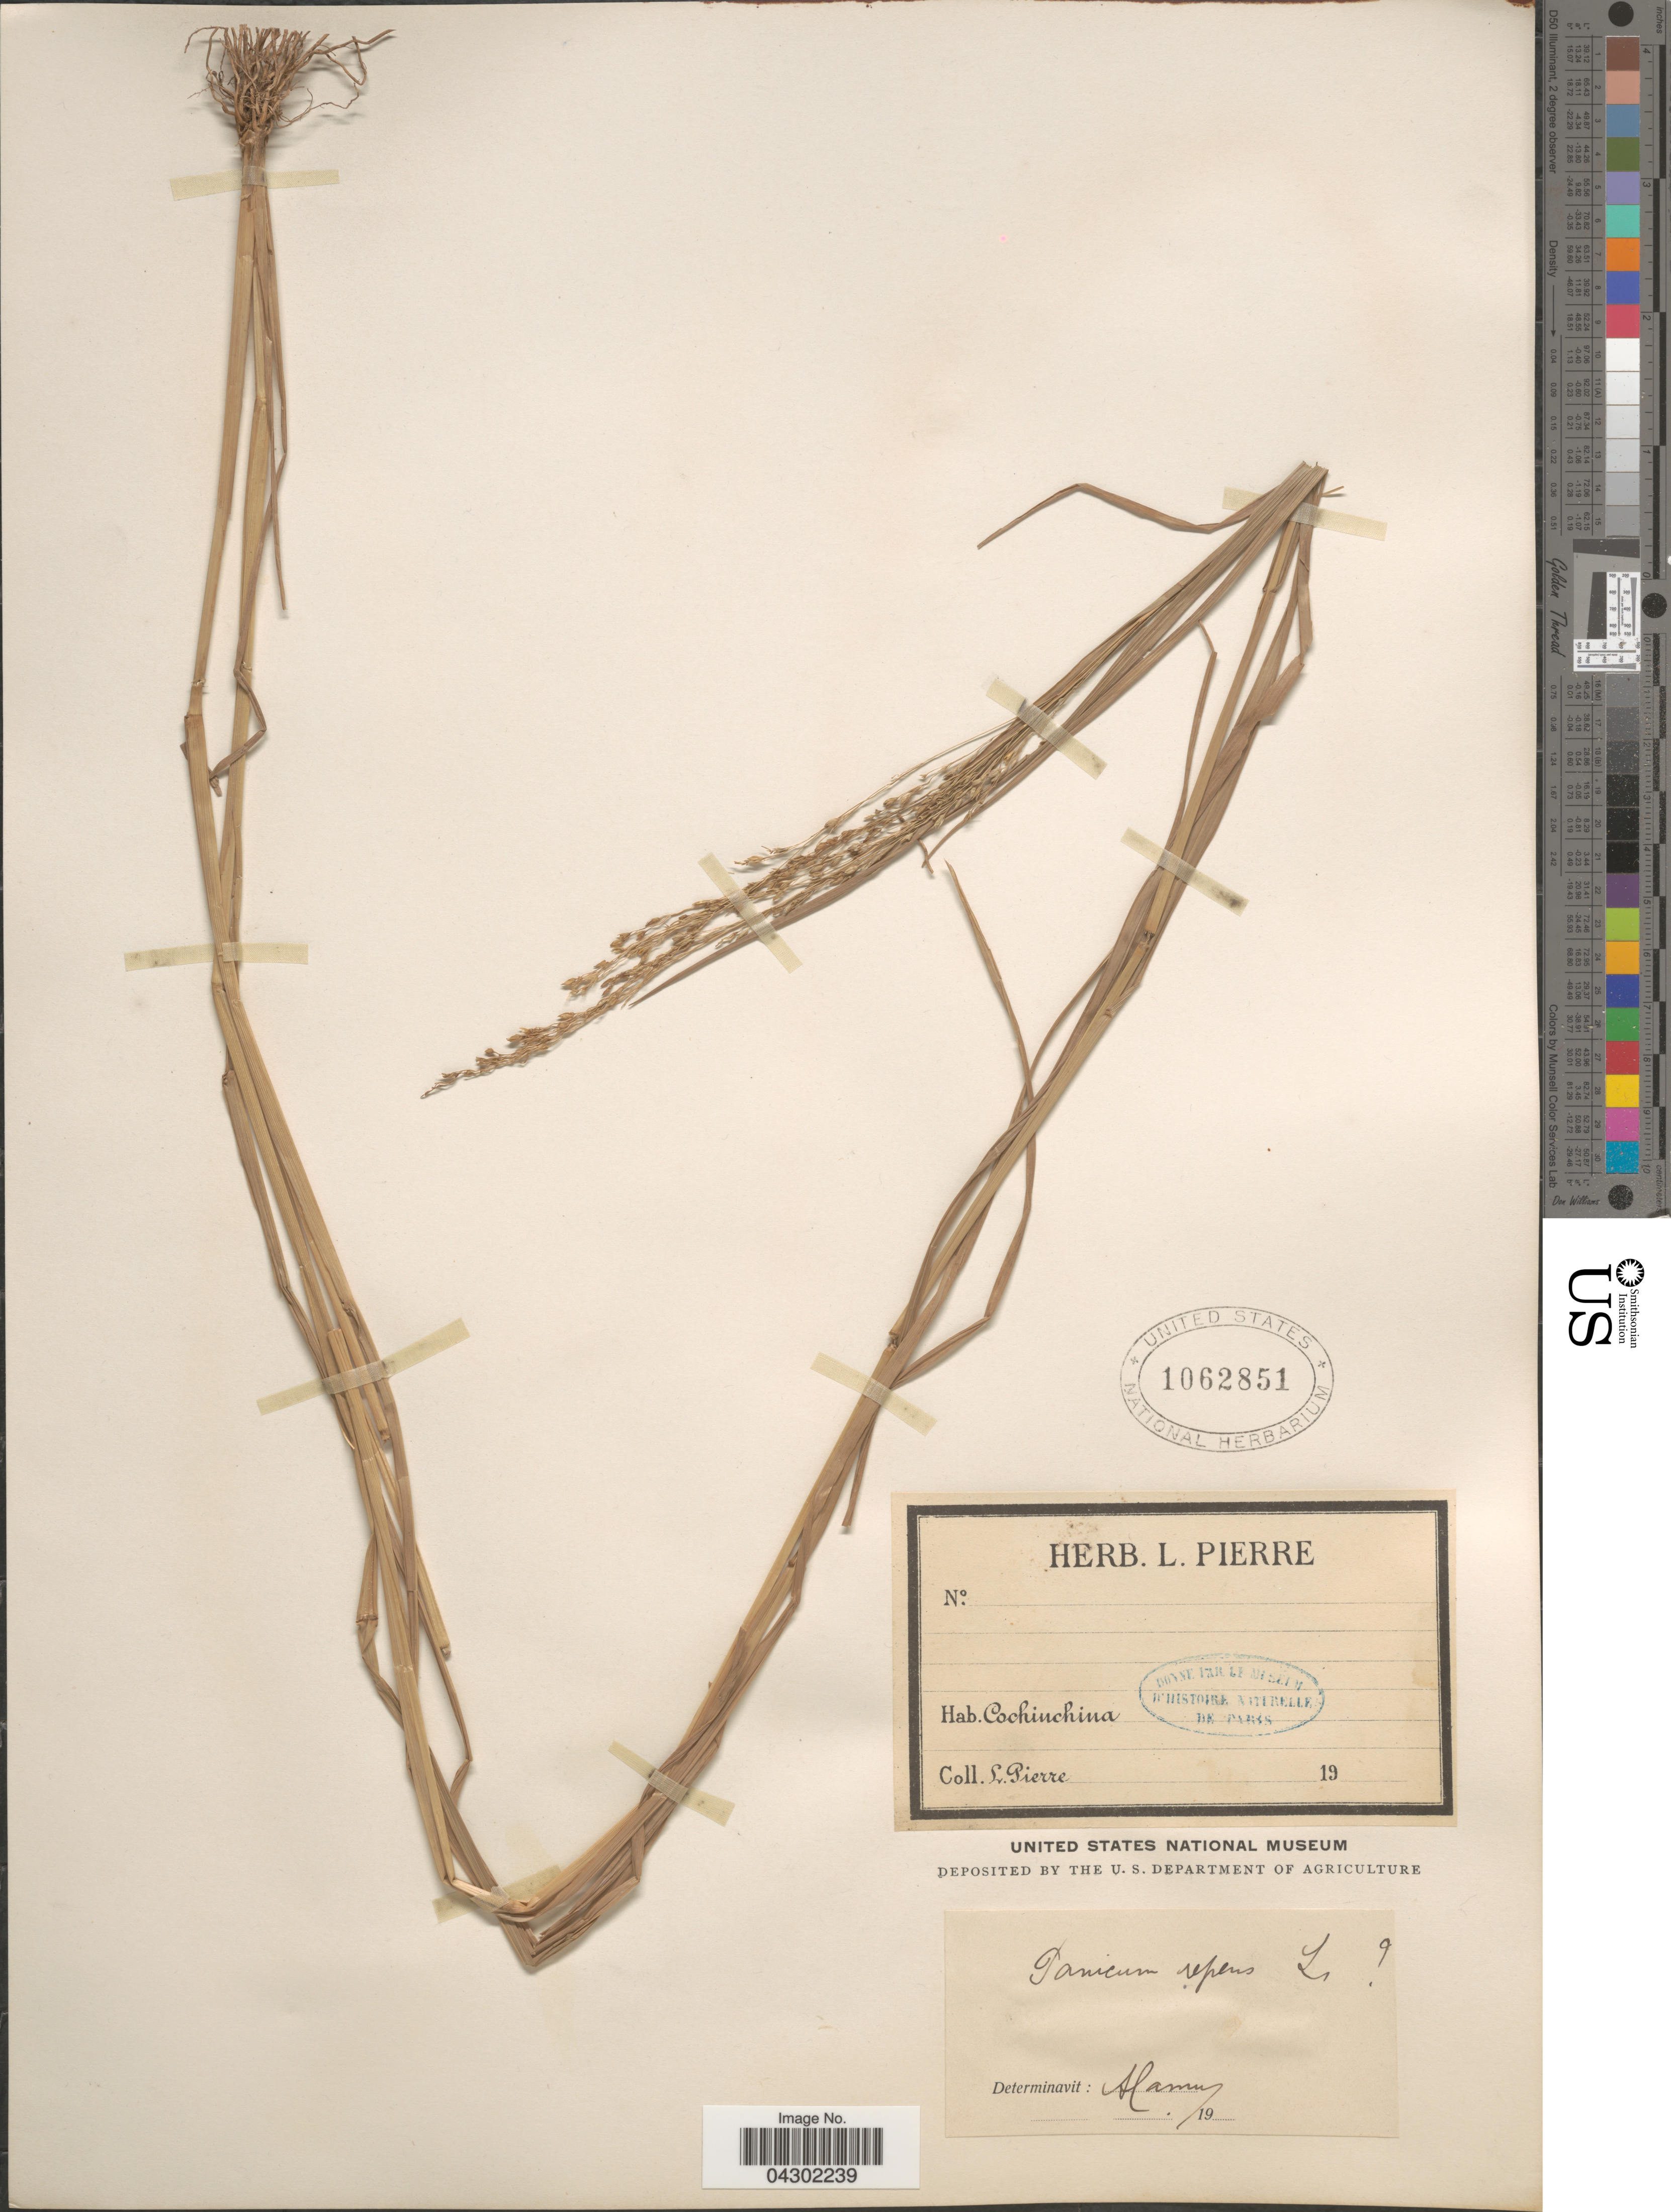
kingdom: Plantae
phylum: Tracheophyta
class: Liliopsida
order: Poales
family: Poaceae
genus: Panicum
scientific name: Panicum repens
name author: L.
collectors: L. Pierre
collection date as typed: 19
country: Vietnam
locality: Cochinchina.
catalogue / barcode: US 1062851